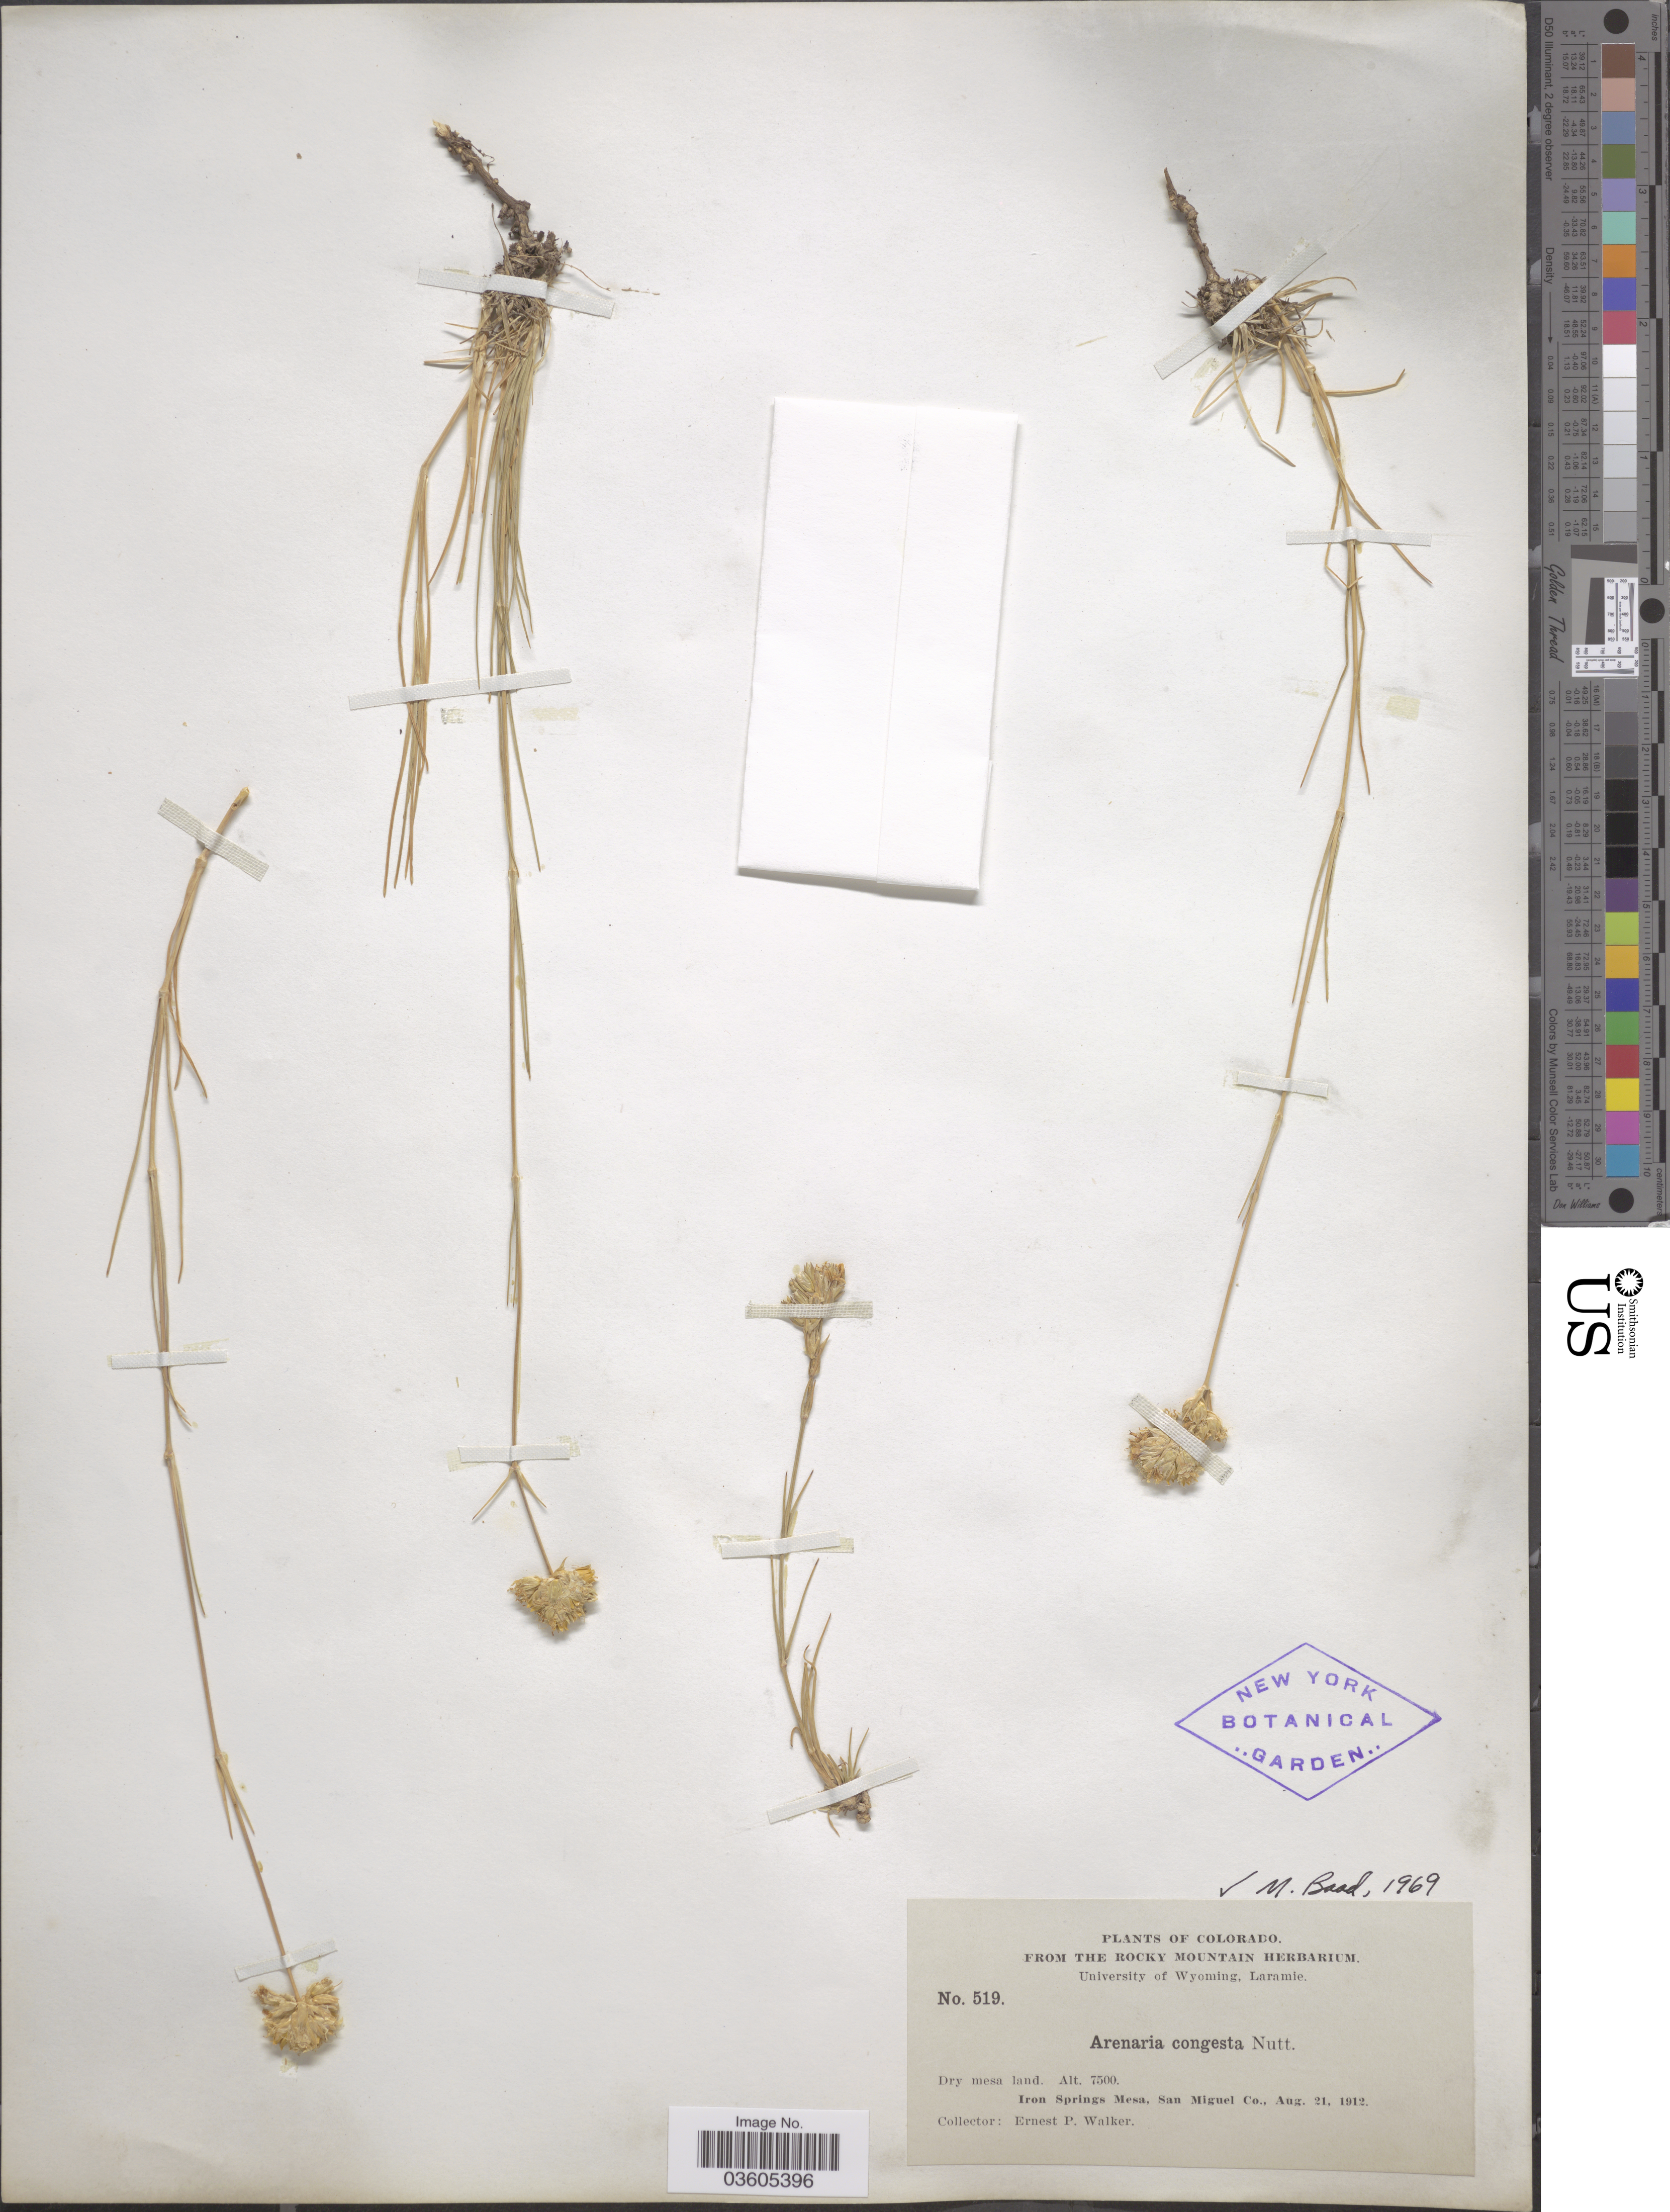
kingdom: Plantae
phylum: Tracheophyta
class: Magnoliopsida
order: Caryophyllales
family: Caryophyllaceae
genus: Eremogone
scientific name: Eremogone congesta var. congesta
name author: (Nutt.) Ikonn.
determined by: Strong, Mark T., (BOT), Smithsonian Institution - National Museum of Natural History (UNITED STATES)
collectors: E. P. Walker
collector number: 519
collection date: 1912-08-21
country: United States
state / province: Colorado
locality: Iron Springs Mesa, San Miguel Co.